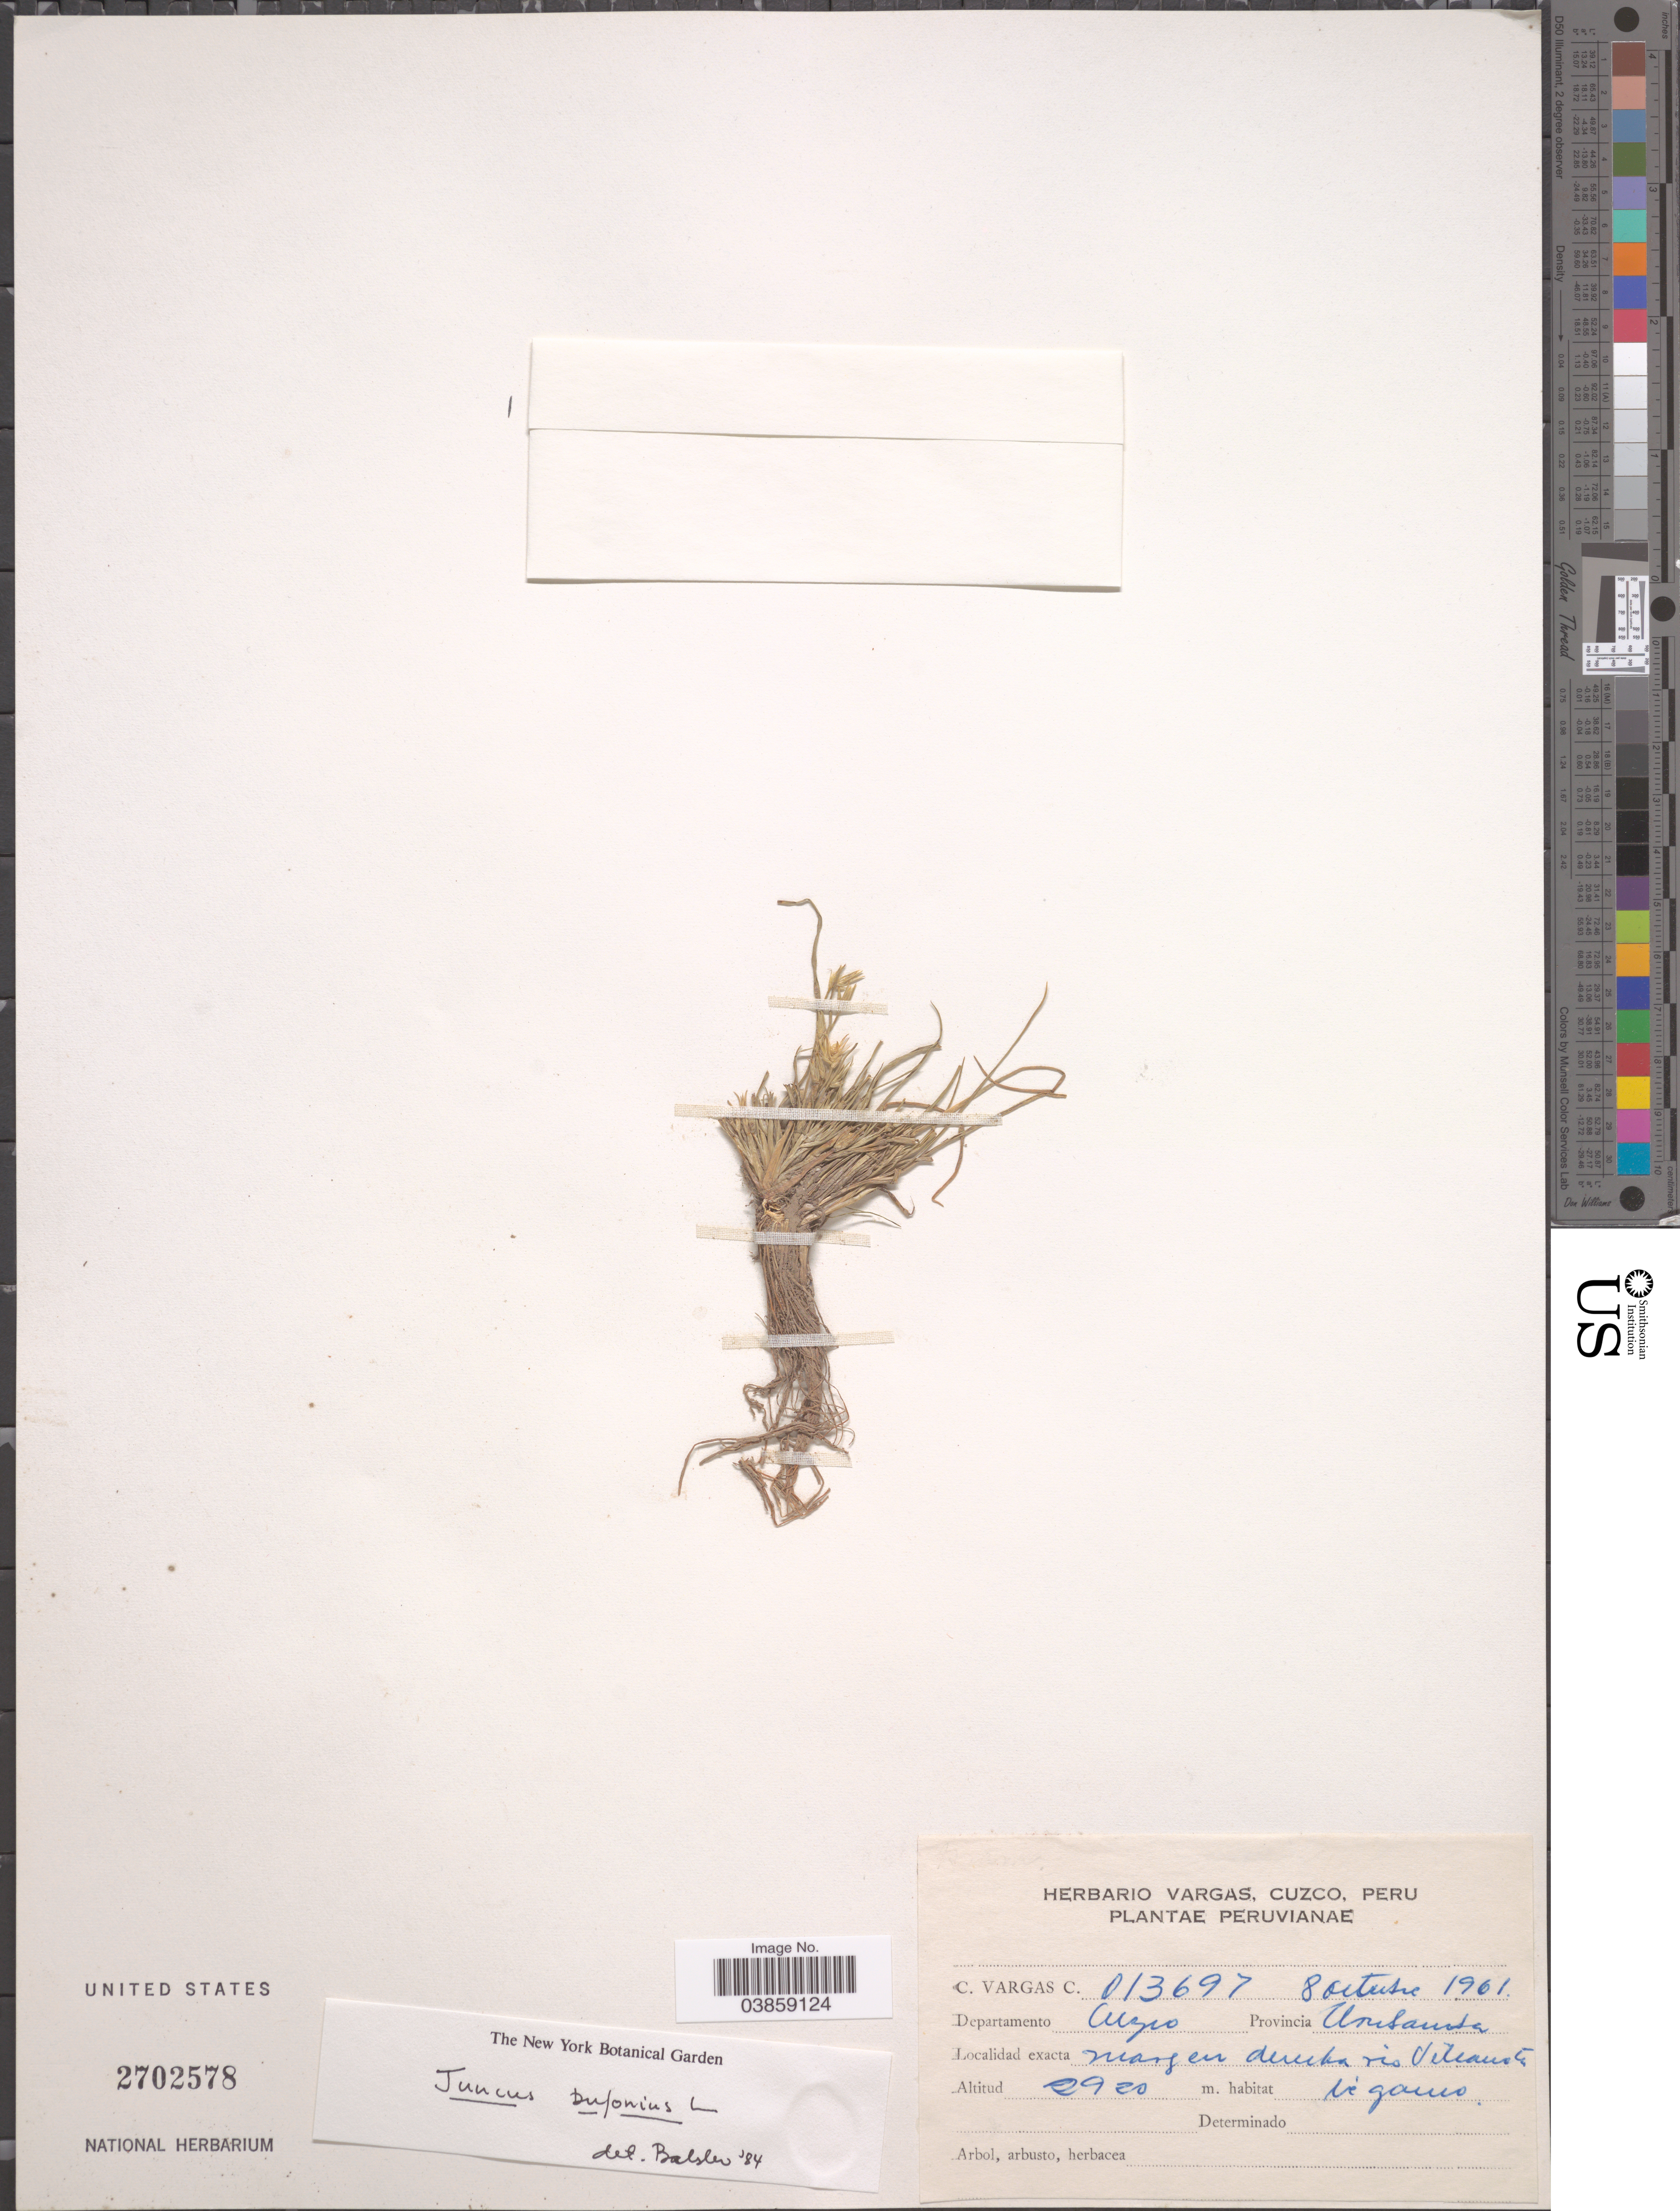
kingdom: Plantae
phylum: Tracheophyta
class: Liliopsida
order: Poales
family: Juncaceae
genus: Juncus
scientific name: Juncus bufonius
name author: L.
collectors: C. Vargas Calderón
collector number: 013697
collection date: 1961-10-08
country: Peru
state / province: Cusco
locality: Departamento Cuzco. Provincia Urubamba. Margen derecha rio Vilcanste.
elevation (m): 2920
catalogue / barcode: US 2702578